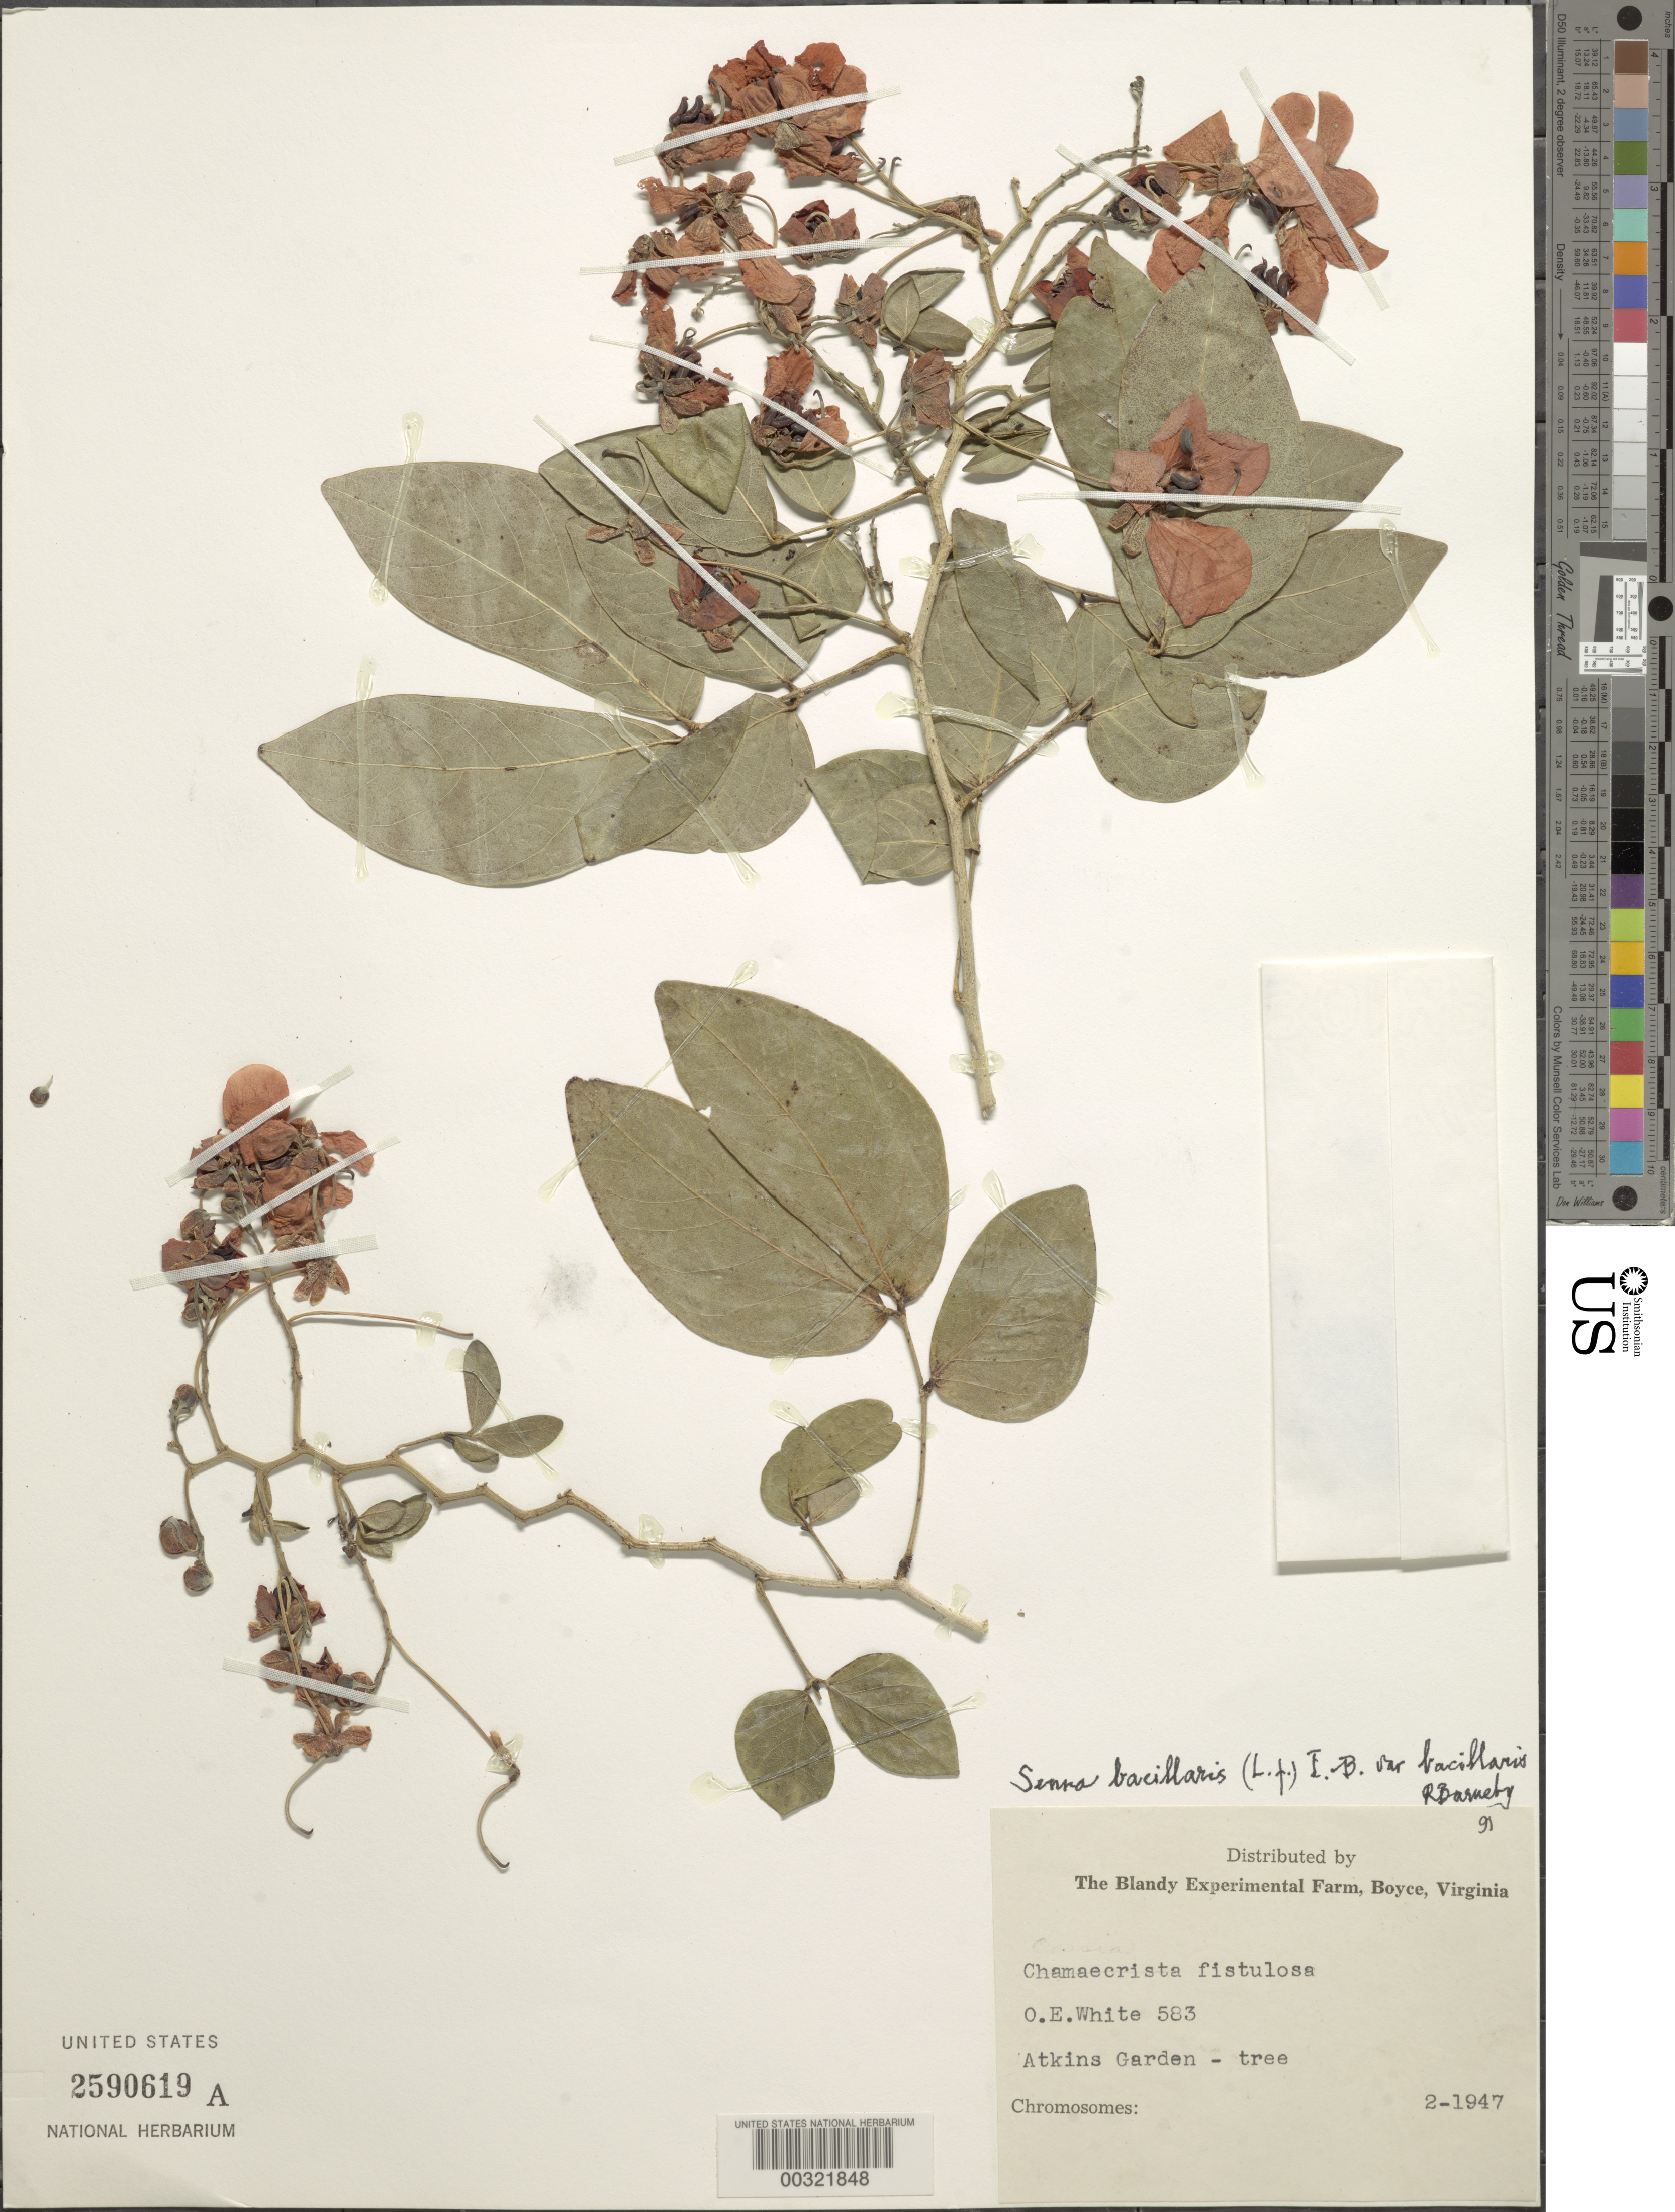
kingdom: Plantae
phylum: Tracheophyta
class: Magnoliopsida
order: Fabales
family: Fabaceae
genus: Senna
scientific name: Senna bacillaris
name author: (L. f.) H.S. Irwin & Barneby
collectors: O. E. White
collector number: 583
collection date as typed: Feb 1947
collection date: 1947-02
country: United States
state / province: Washington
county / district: Spokane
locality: Spokane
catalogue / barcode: US 2590619A